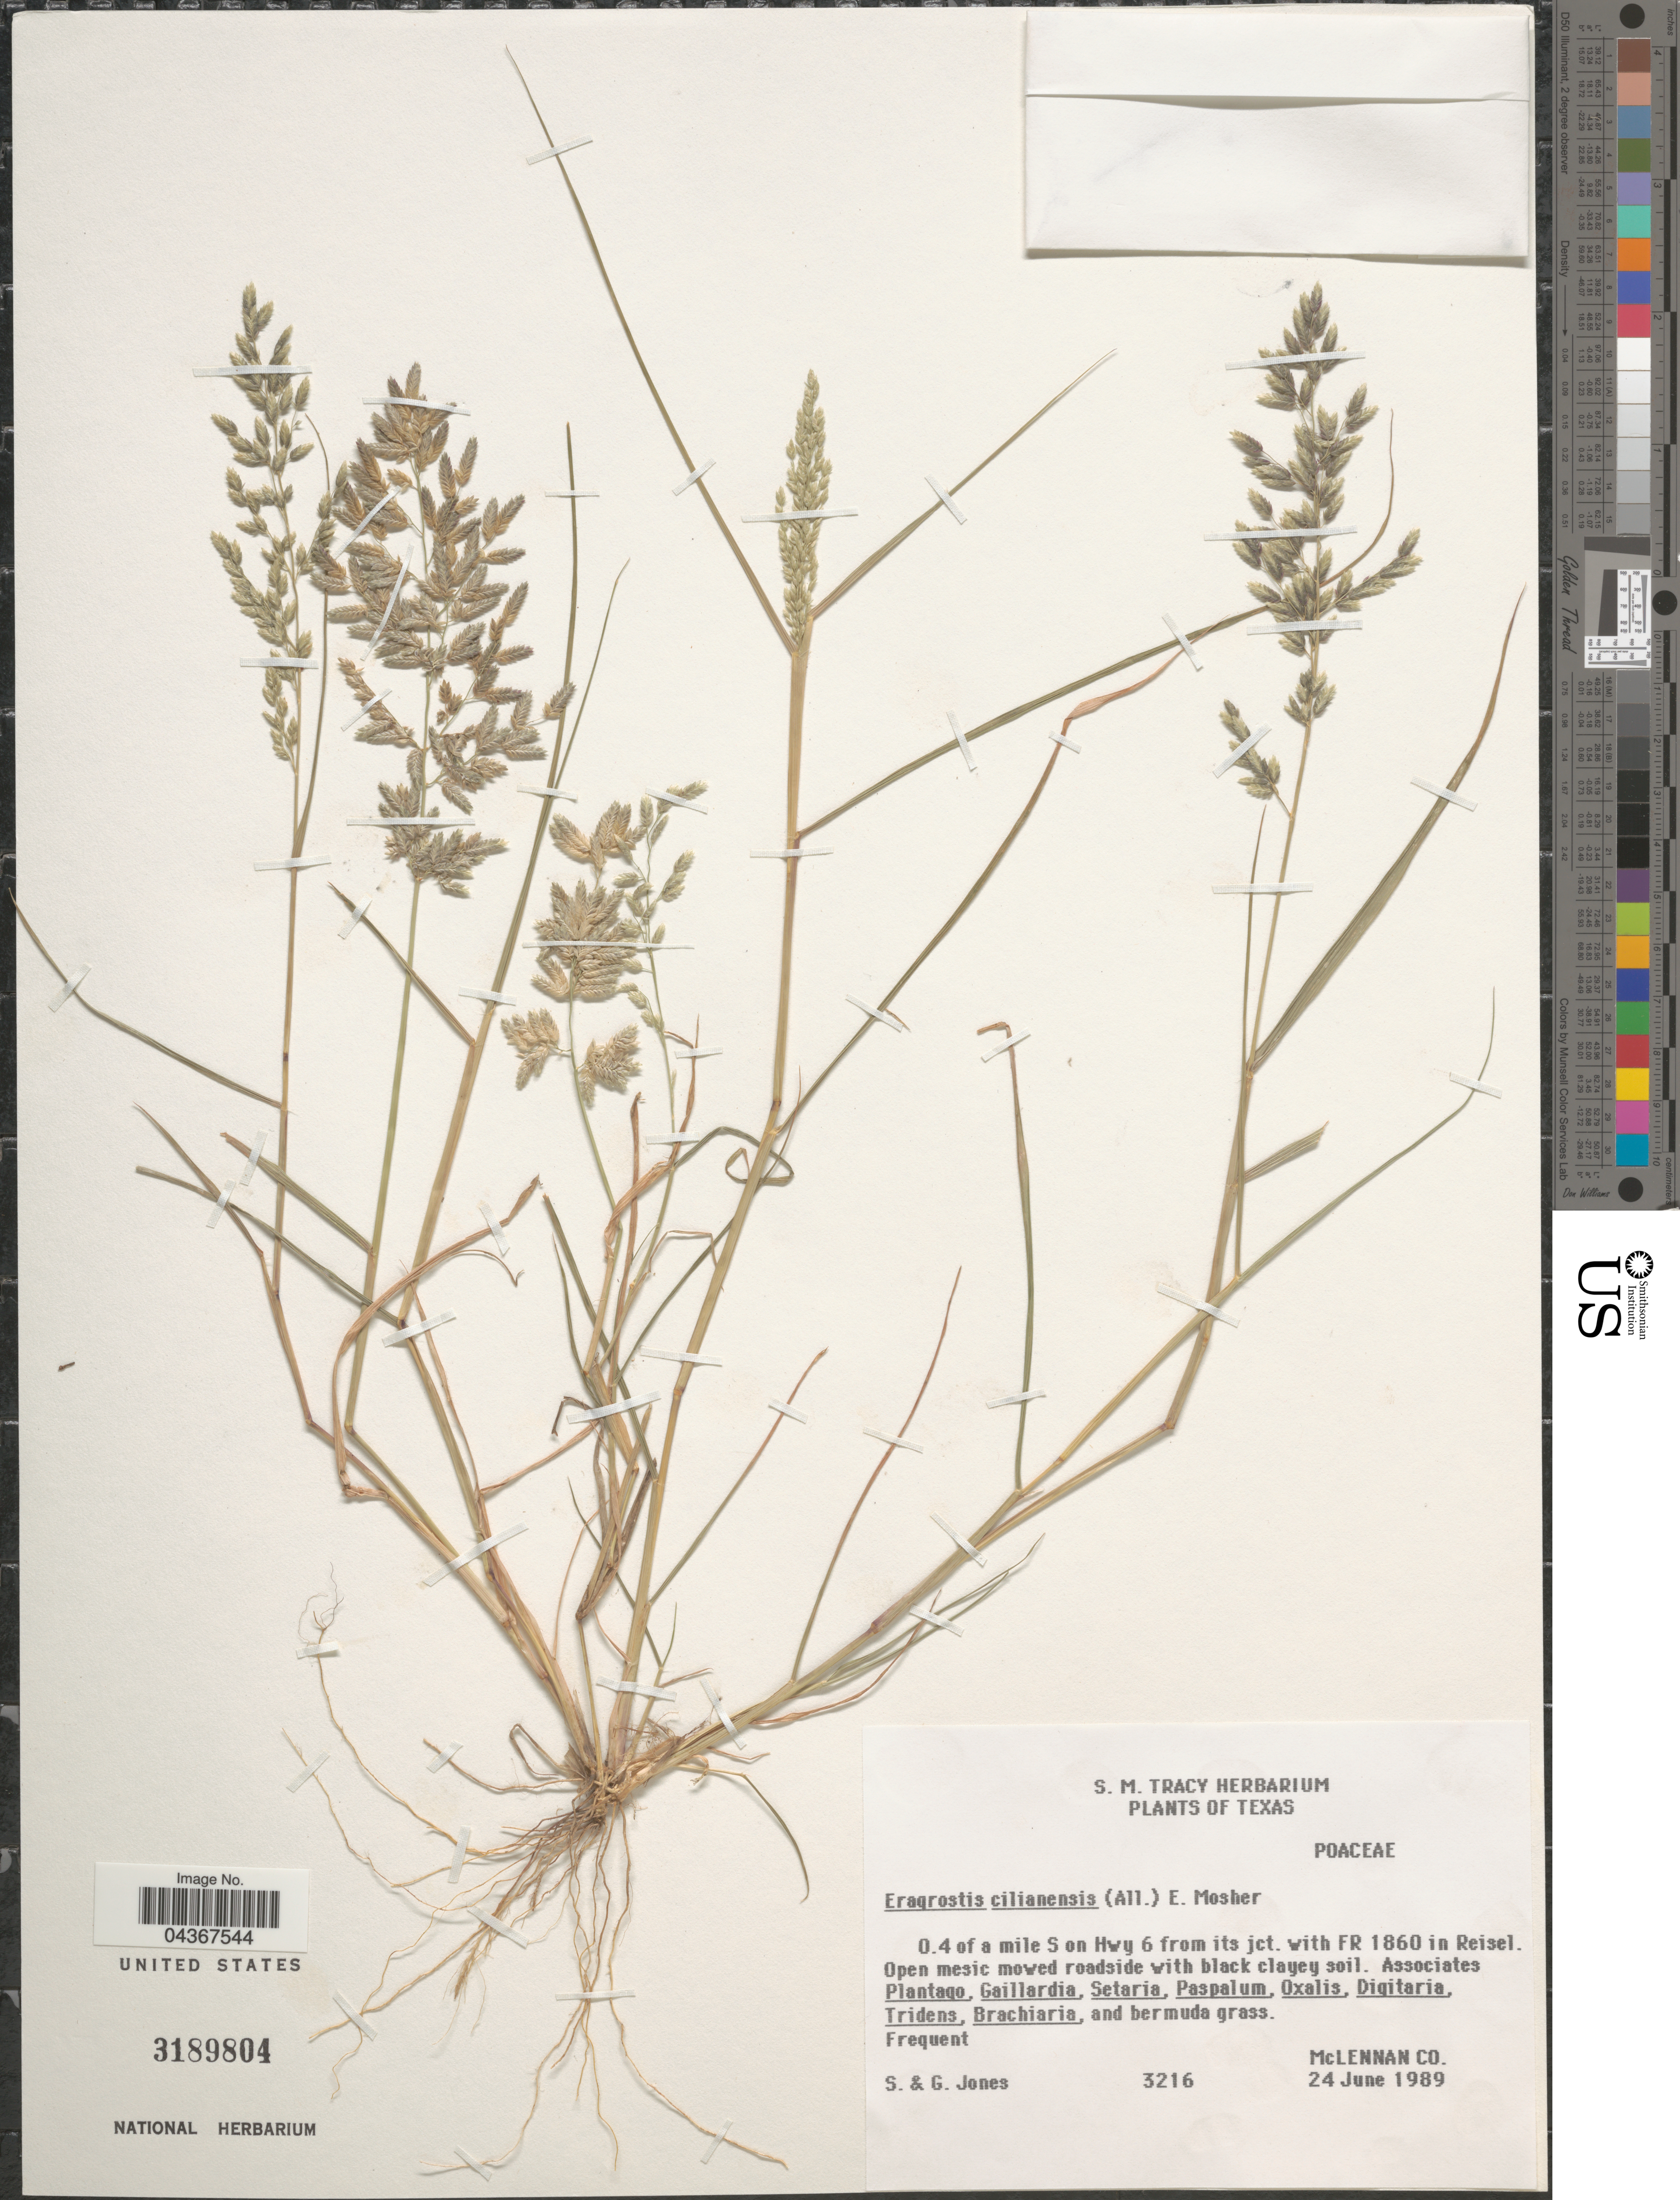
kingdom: Plantae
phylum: Tracheophyta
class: Liliopsida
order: Poales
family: Poaceae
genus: Eragrostis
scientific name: Eragrostis cilianensis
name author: (Bellardi) Vignolo ex Janch.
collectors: S. Jones & G. Jones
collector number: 3216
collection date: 1989-06-24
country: United States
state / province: Texas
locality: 0.4 of a mile S on Hwy 6 from its jct. with FR 1860 in Reisel. McLennan Co.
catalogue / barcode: US 3189804